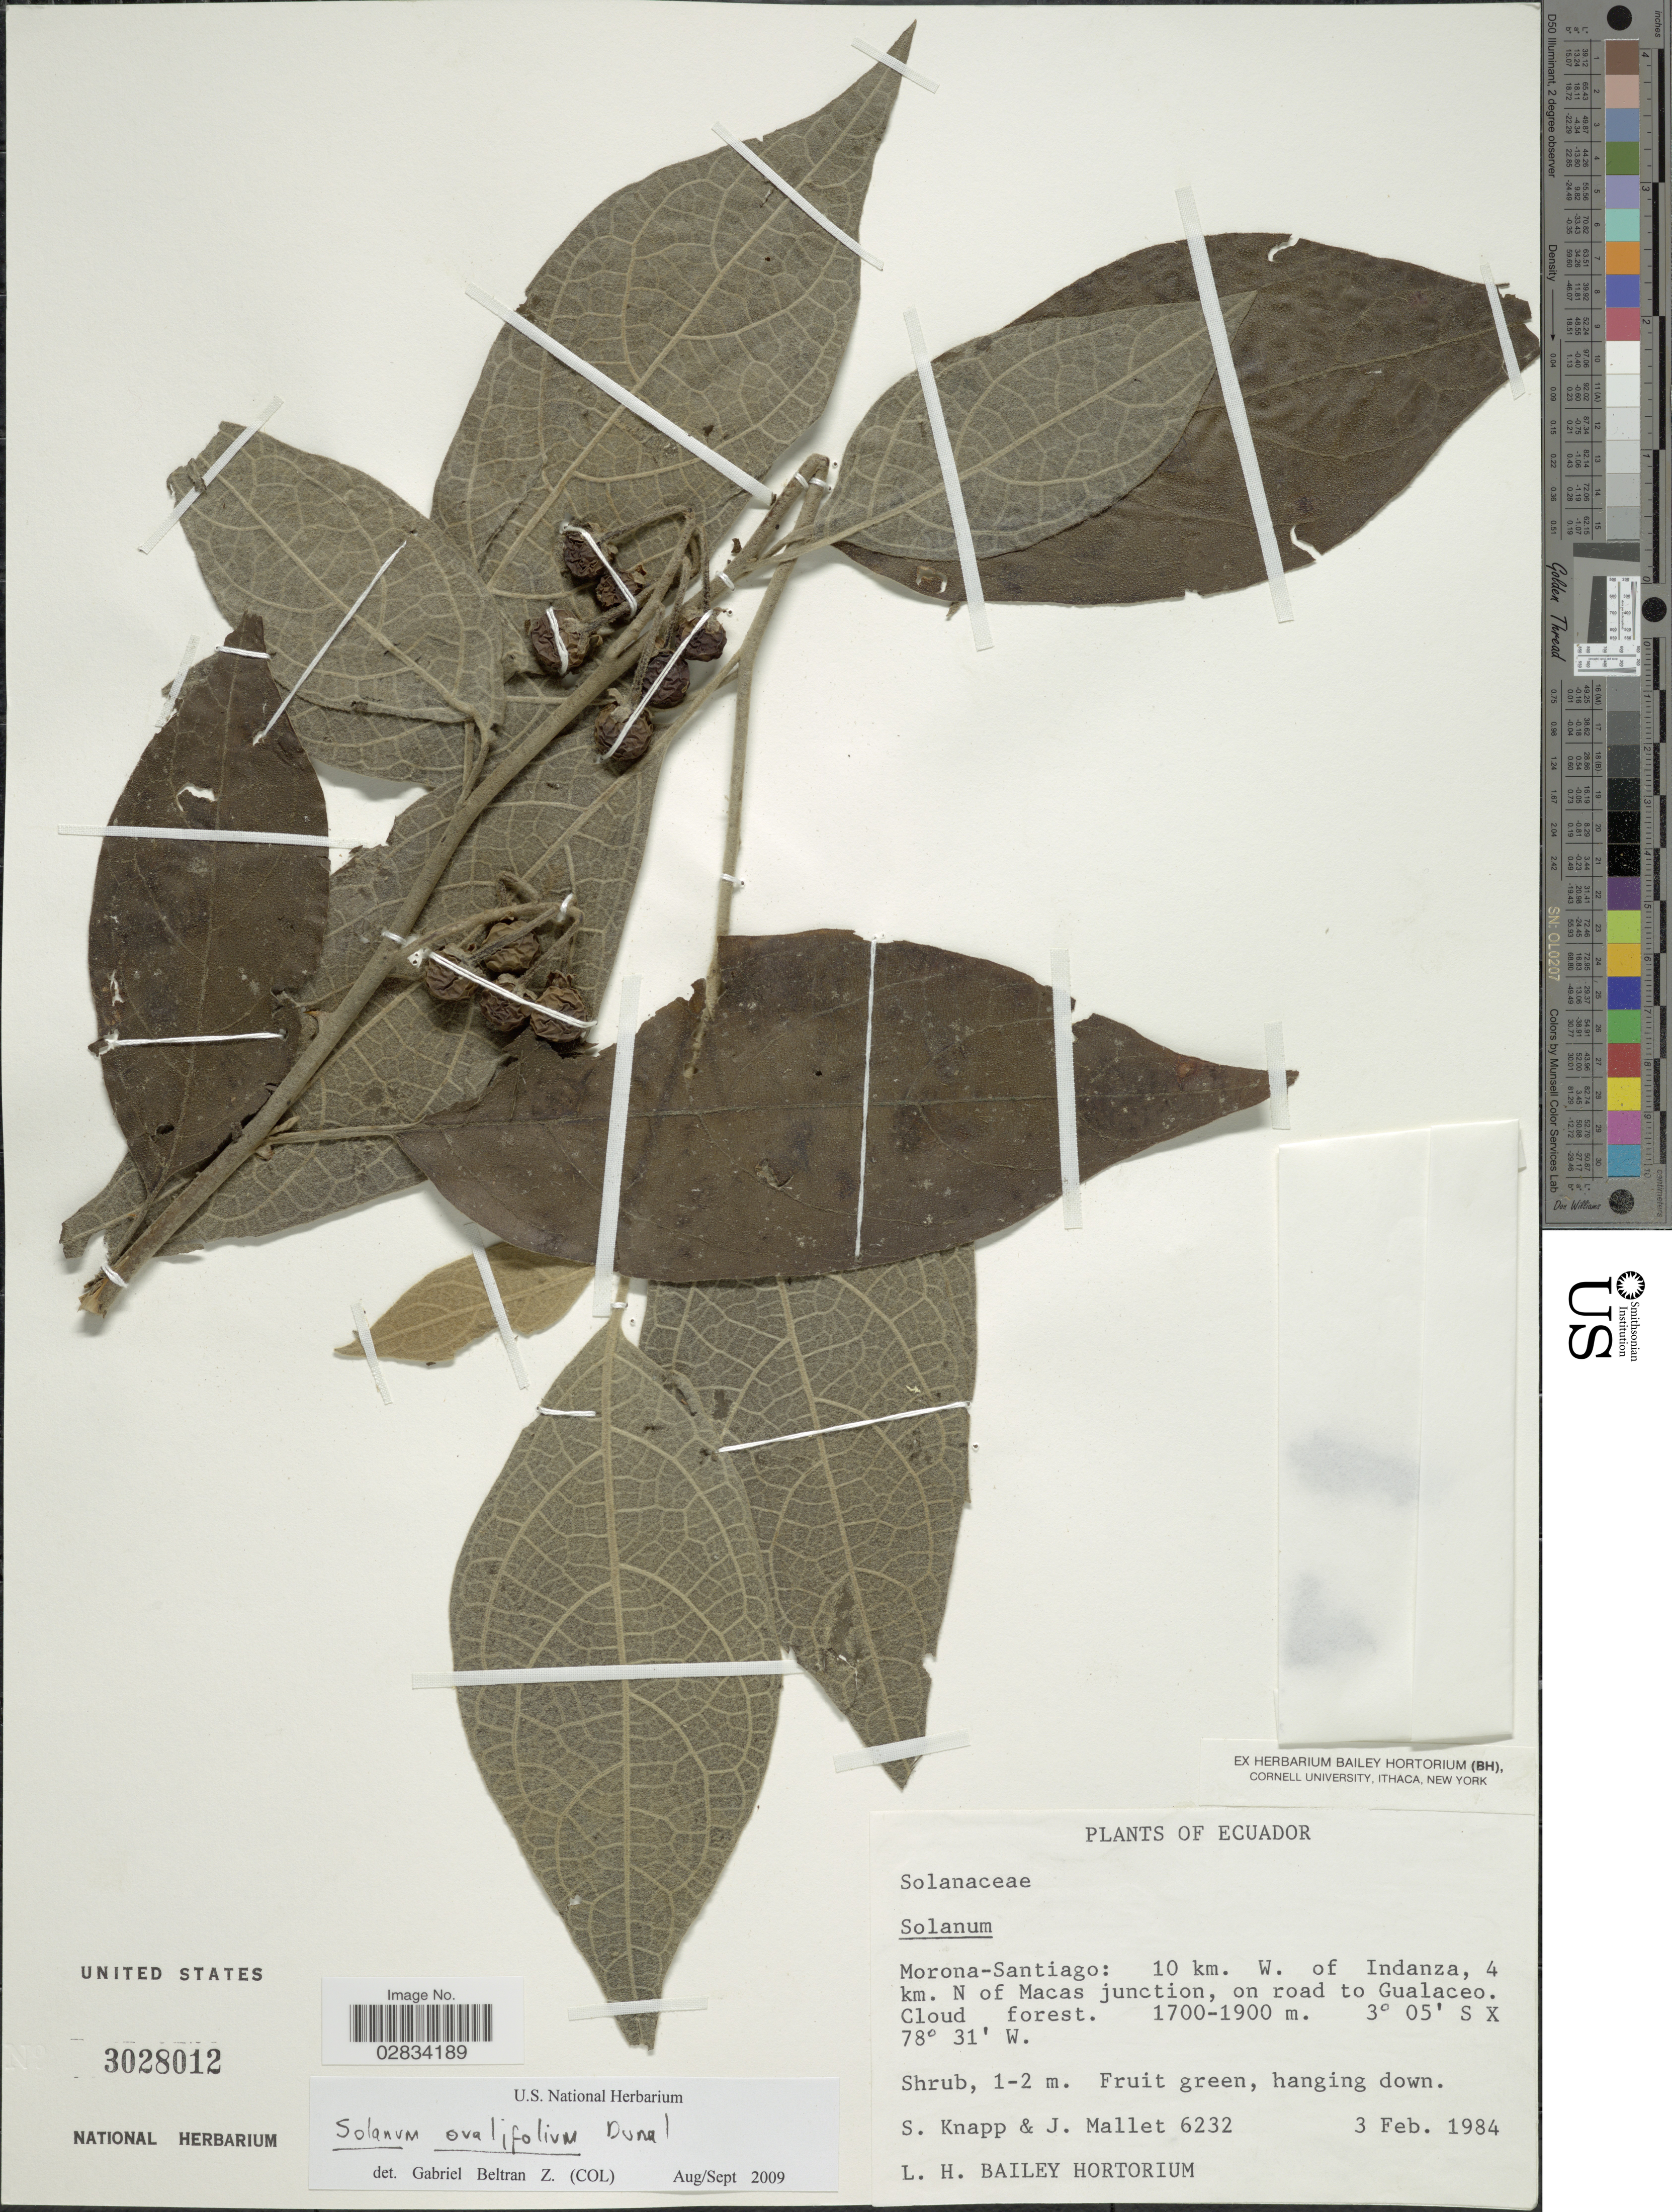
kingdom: Plantae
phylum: Tracheophyta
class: Magnoliopsida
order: Solanales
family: Solanaceae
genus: Solanum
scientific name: Solanum ovalifolium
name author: Dunal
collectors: S. Knapp & J. Mallet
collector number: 6232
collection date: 1984-02-03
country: Ecuador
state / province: Morona-Santiago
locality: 10 km. W. of Indanza, 4 km. N of Macas junction, on road to Gualaceo.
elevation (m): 1700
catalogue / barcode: US 3028012